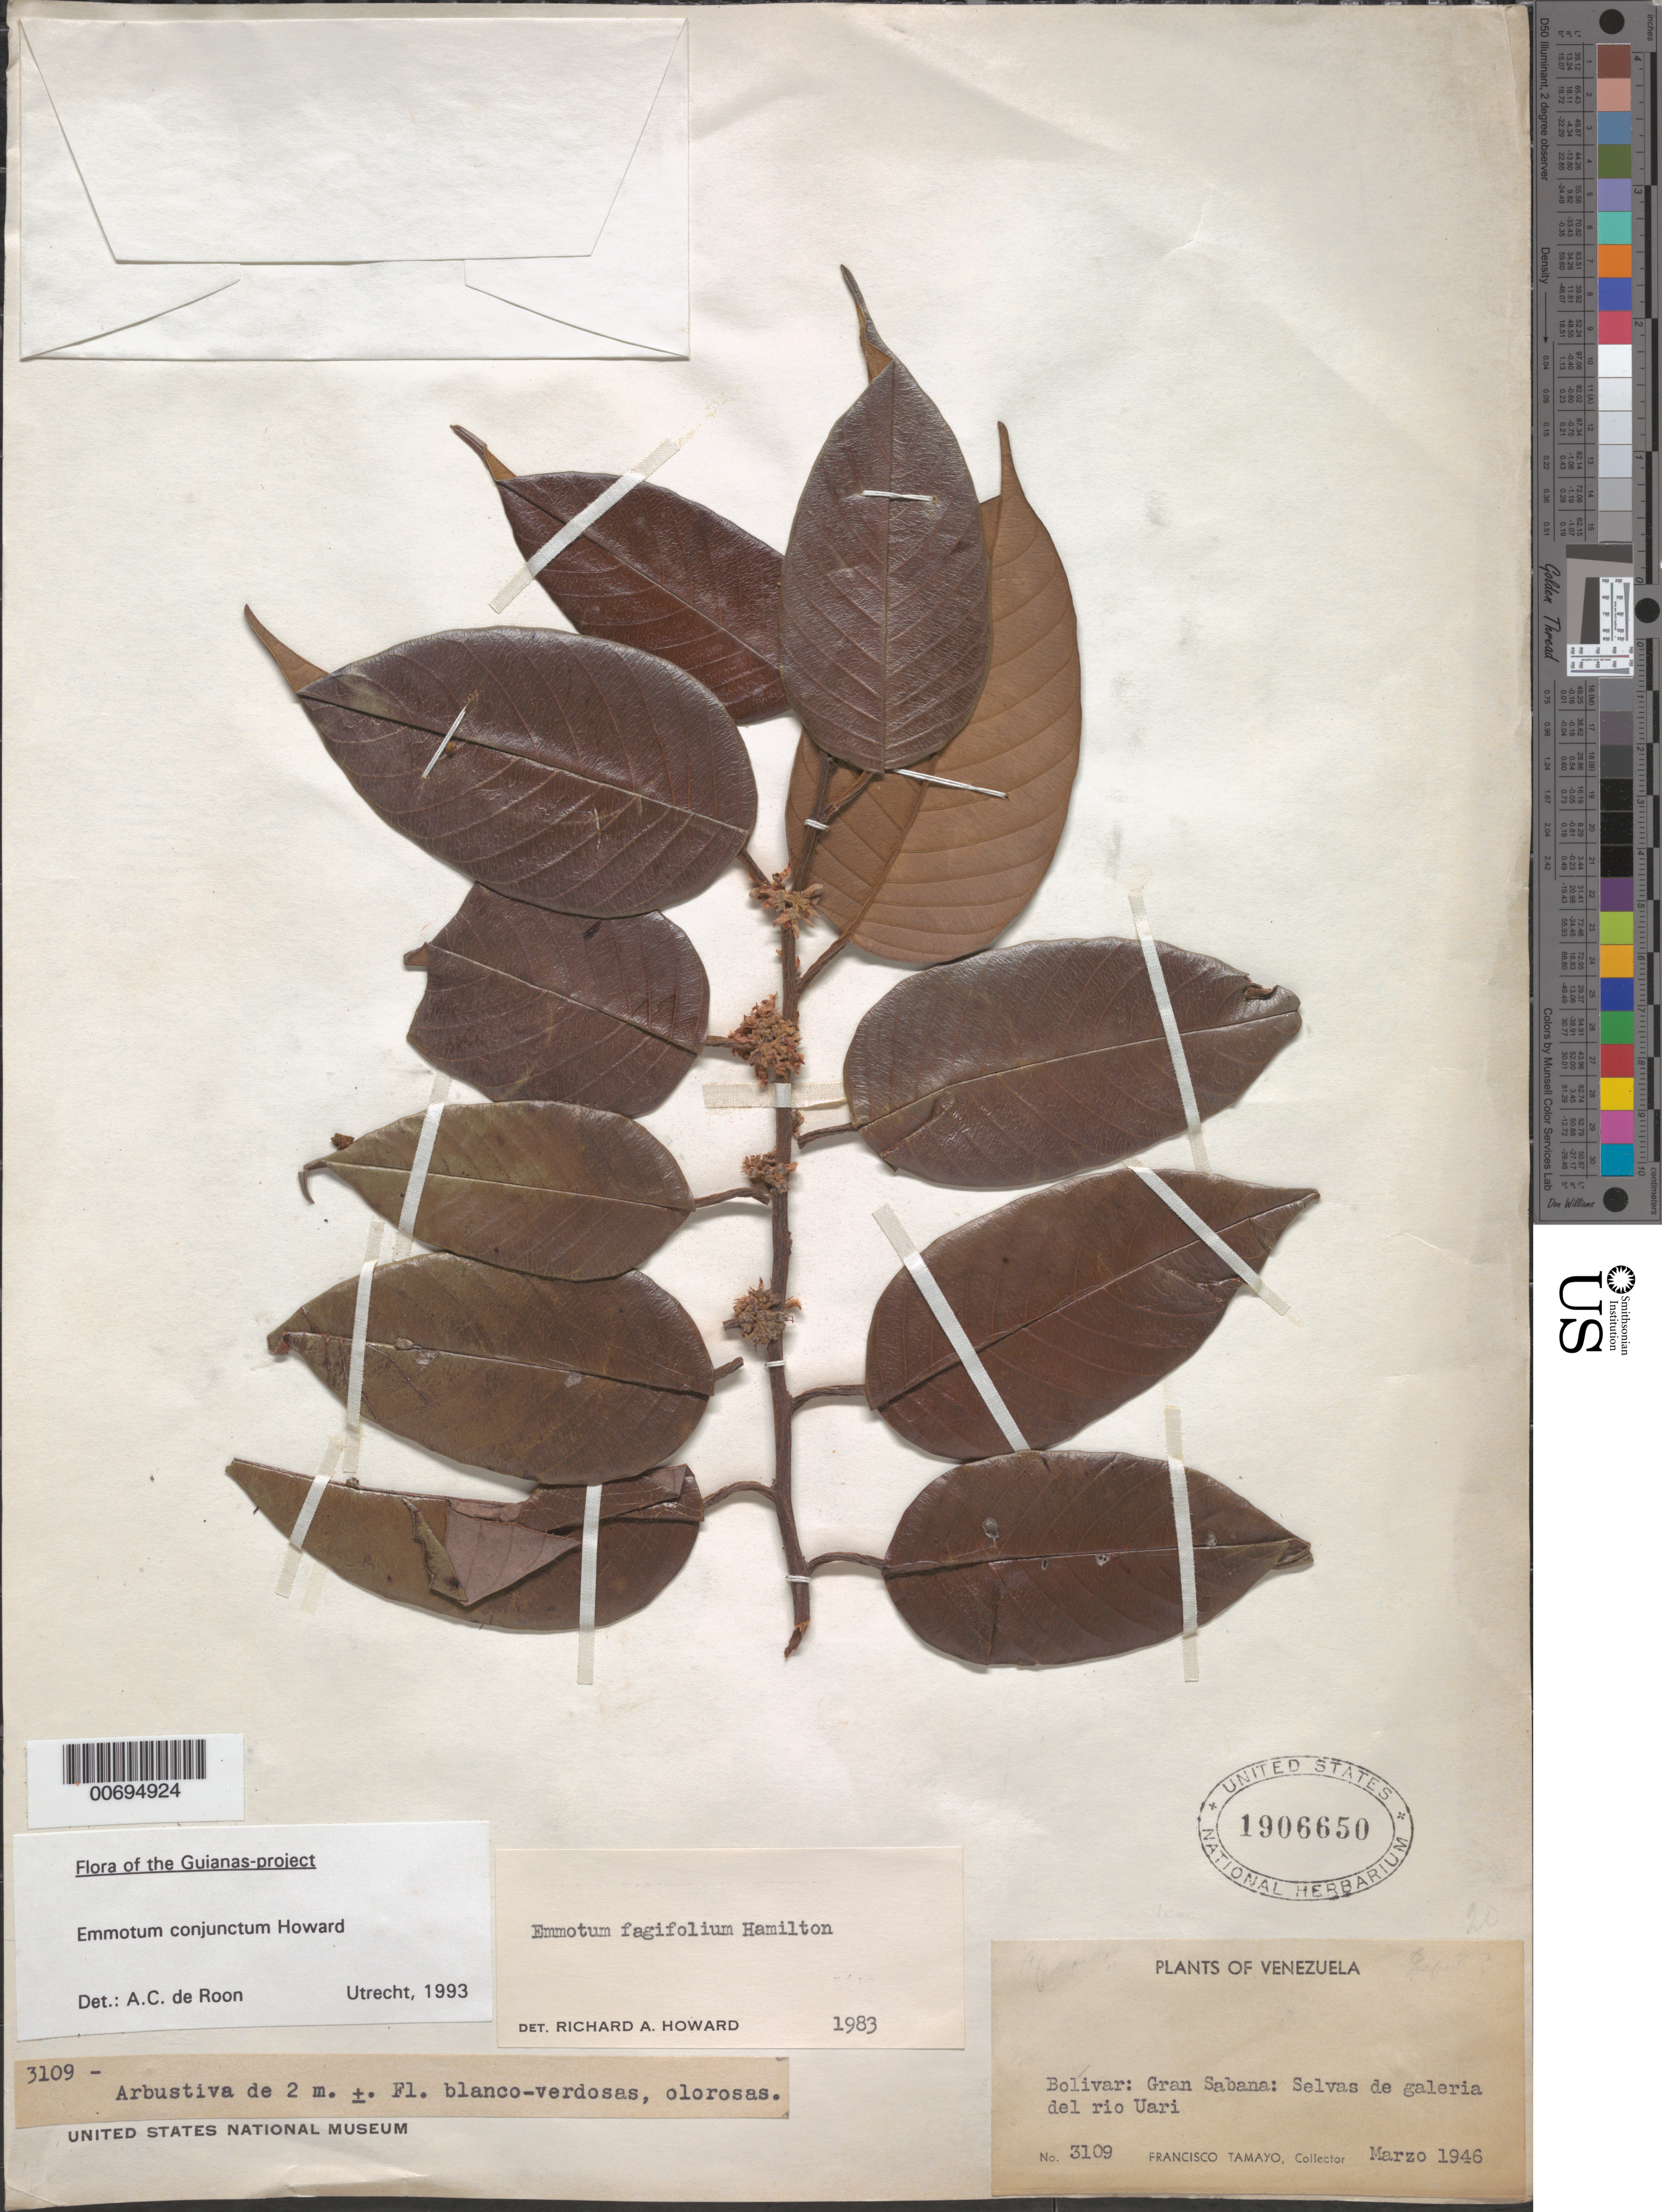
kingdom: Plantae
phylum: Tracheophyta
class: Magnoliopsida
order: Metteniusales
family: Metteniusaceae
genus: Emmotum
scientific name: Emmotum conjunctum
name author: R.A. Howard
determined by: de Roon, A. C.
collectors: F. Tamayo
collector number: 3109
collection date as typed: Mar-46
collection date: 1946-03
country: Venezuela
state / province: Bolívar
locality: Gran Sabana, Río Uarí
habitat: Gallery forest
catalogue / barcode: US 1906650